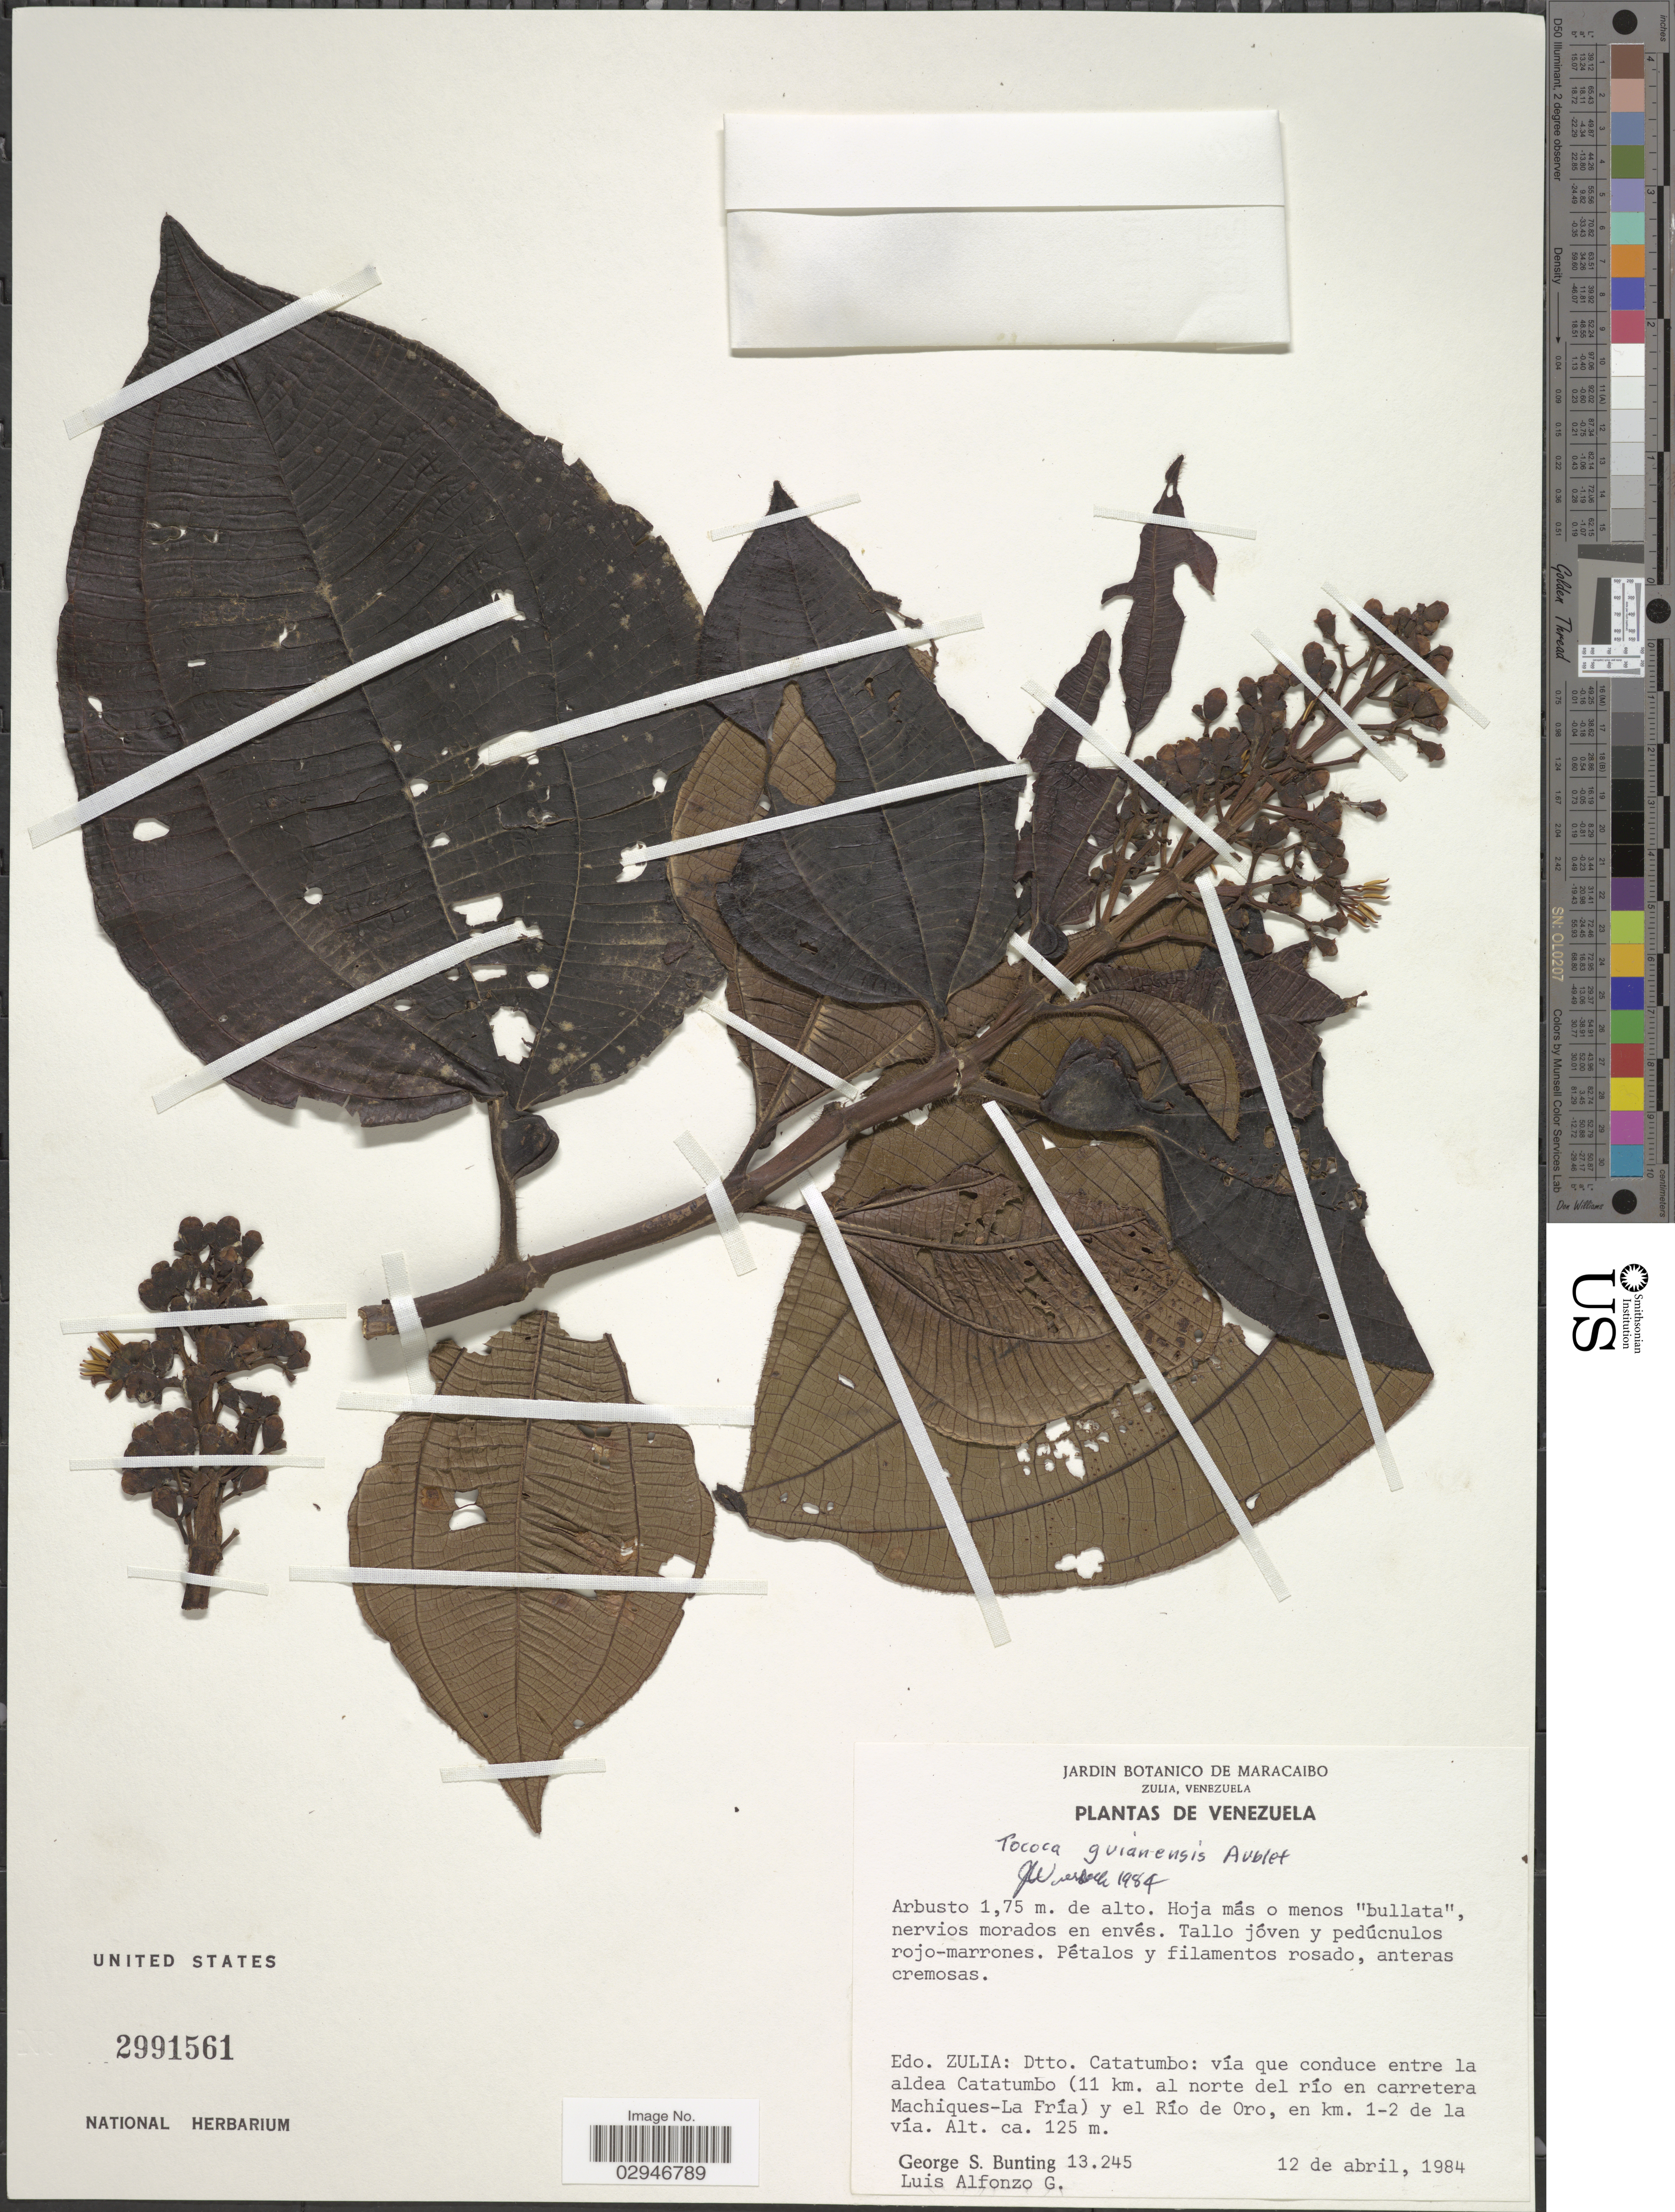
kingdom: Plantae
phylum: Tracheophyta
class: Magnoliopsida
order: Myrtales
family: Melastomataceae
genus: Tococa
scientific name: Tococa guianensis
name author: Aubl.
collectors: G. S. Bunting & L. Alfonzo G.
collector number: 13245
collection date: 1984-04-12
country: Venezuela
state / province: Zulia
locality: Edo. Zulia: Dtto. Catatumbo: vía que conduce entre la aldea Catatumbo (11 km. al norte del río en carretera Machinques-La Fría) y el Río de Oro, en km. 1-2 de la vía.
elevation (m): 125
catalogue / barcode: US 2991561